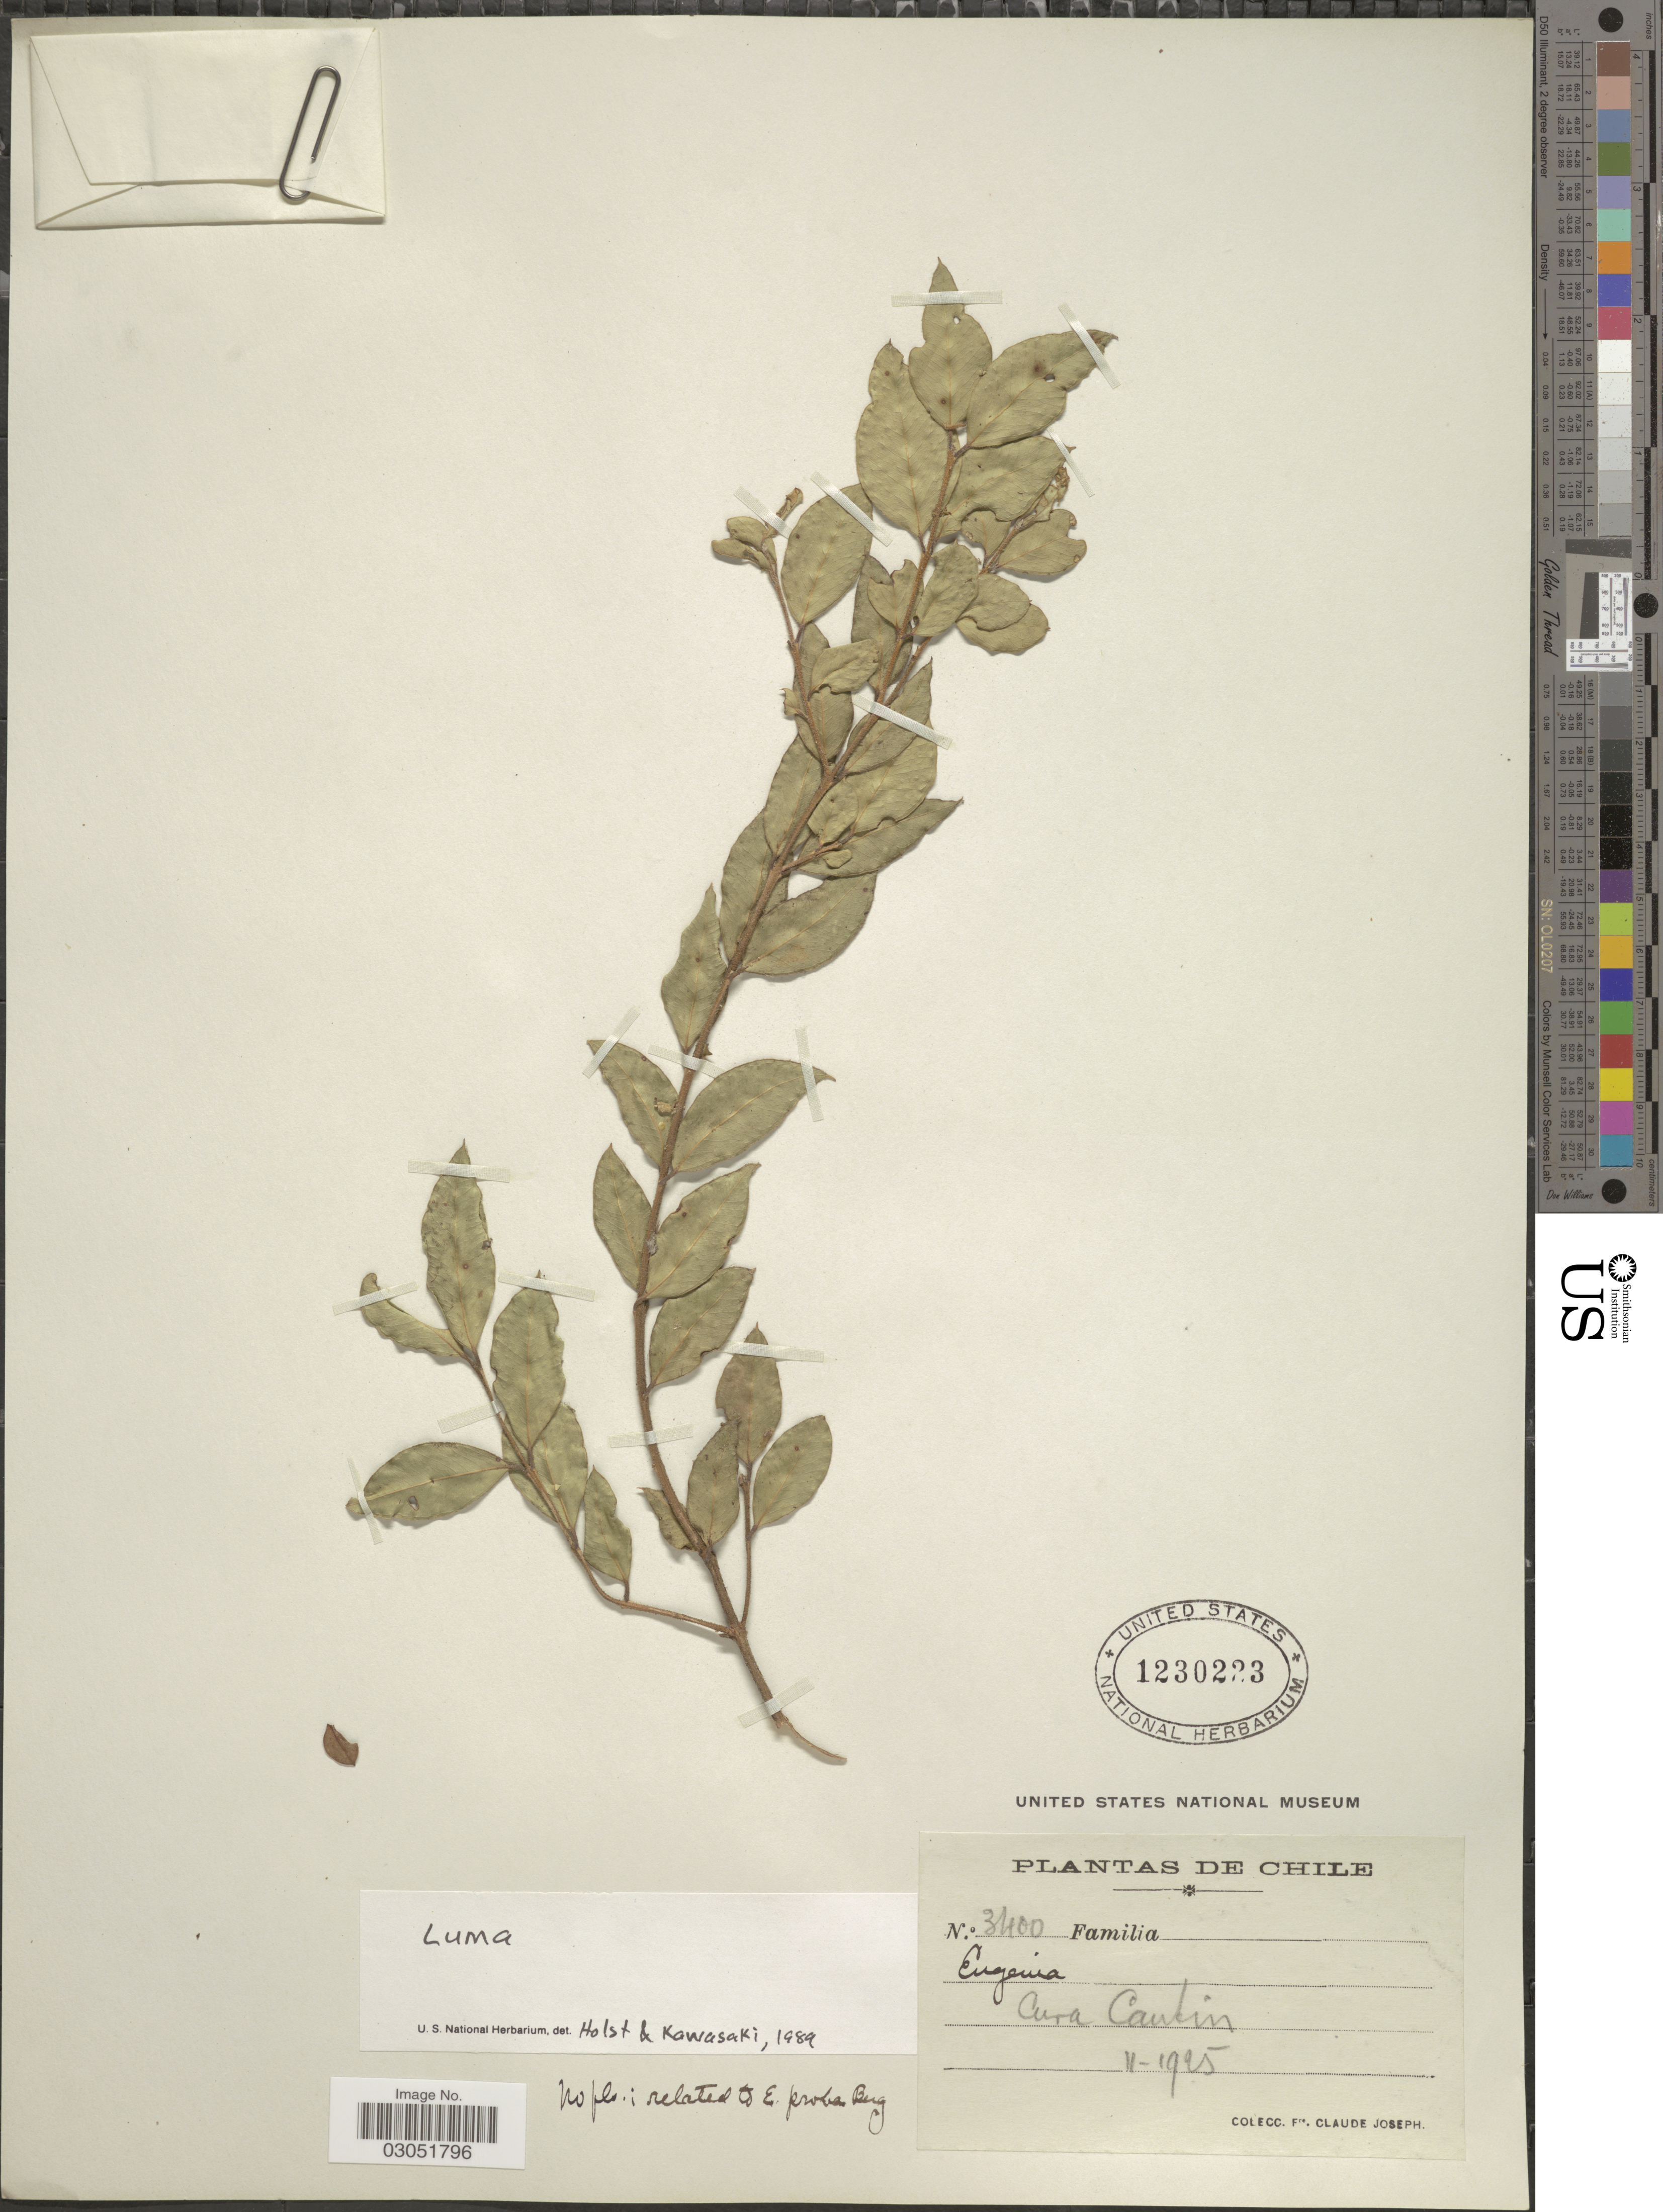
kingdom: Plantae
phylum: Tracheophyta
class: Magnoliopsida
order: Myrtales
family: Myrtaceae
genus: Luma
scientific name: Luma sp.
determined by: Holst, Bruce K.; Kawasaki, María L.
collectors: Bro. Claude-Joseph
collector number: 3400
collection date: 1925-11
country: Chile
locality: Cura Cautin.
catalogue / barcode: US 1230223